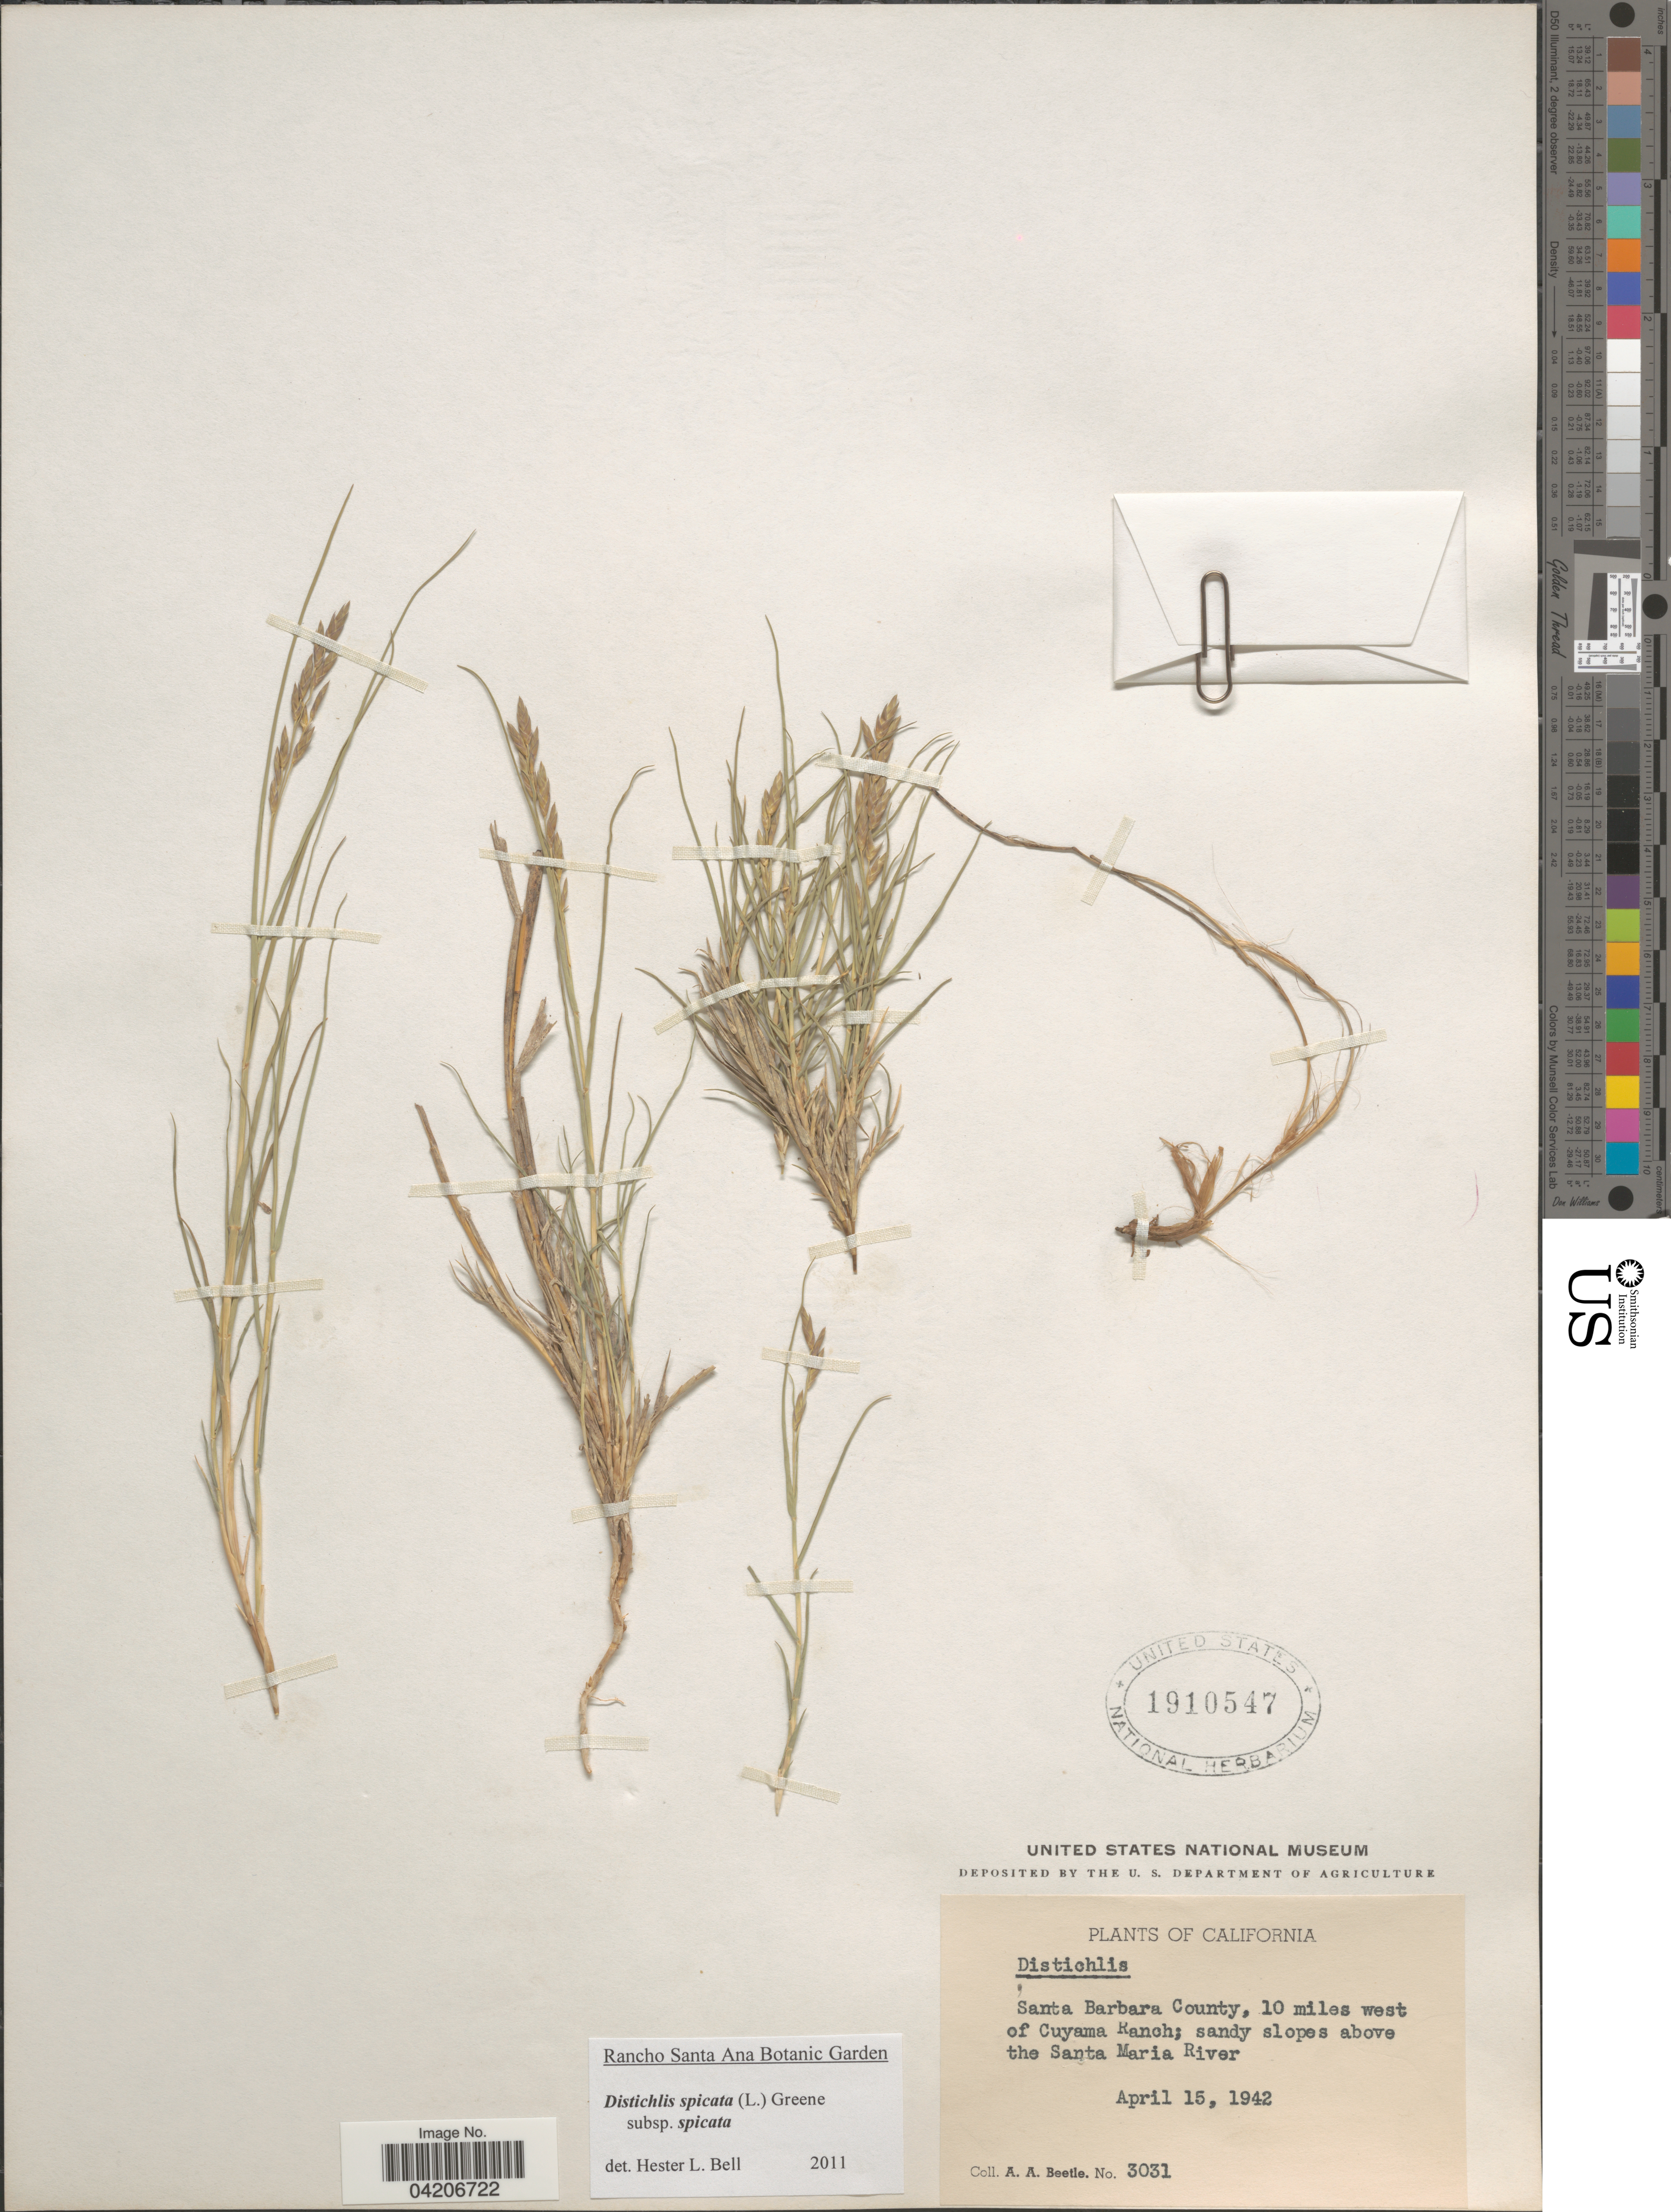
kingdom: Plantae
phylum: Tracheophyta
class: Liliopsida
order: Poales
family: Poaceae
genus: Distichlis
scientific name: Distichlis spicata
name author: (L.) Greene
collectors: A. A. Beetle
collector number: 3031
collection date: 1942-04-15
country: United States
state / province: California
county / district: Santa Barbara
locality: Santa Barbara County, 10 miles west of Cuyama Ranch; sandy slopes above the Santa Maria RIver.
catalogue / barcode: US 1910547